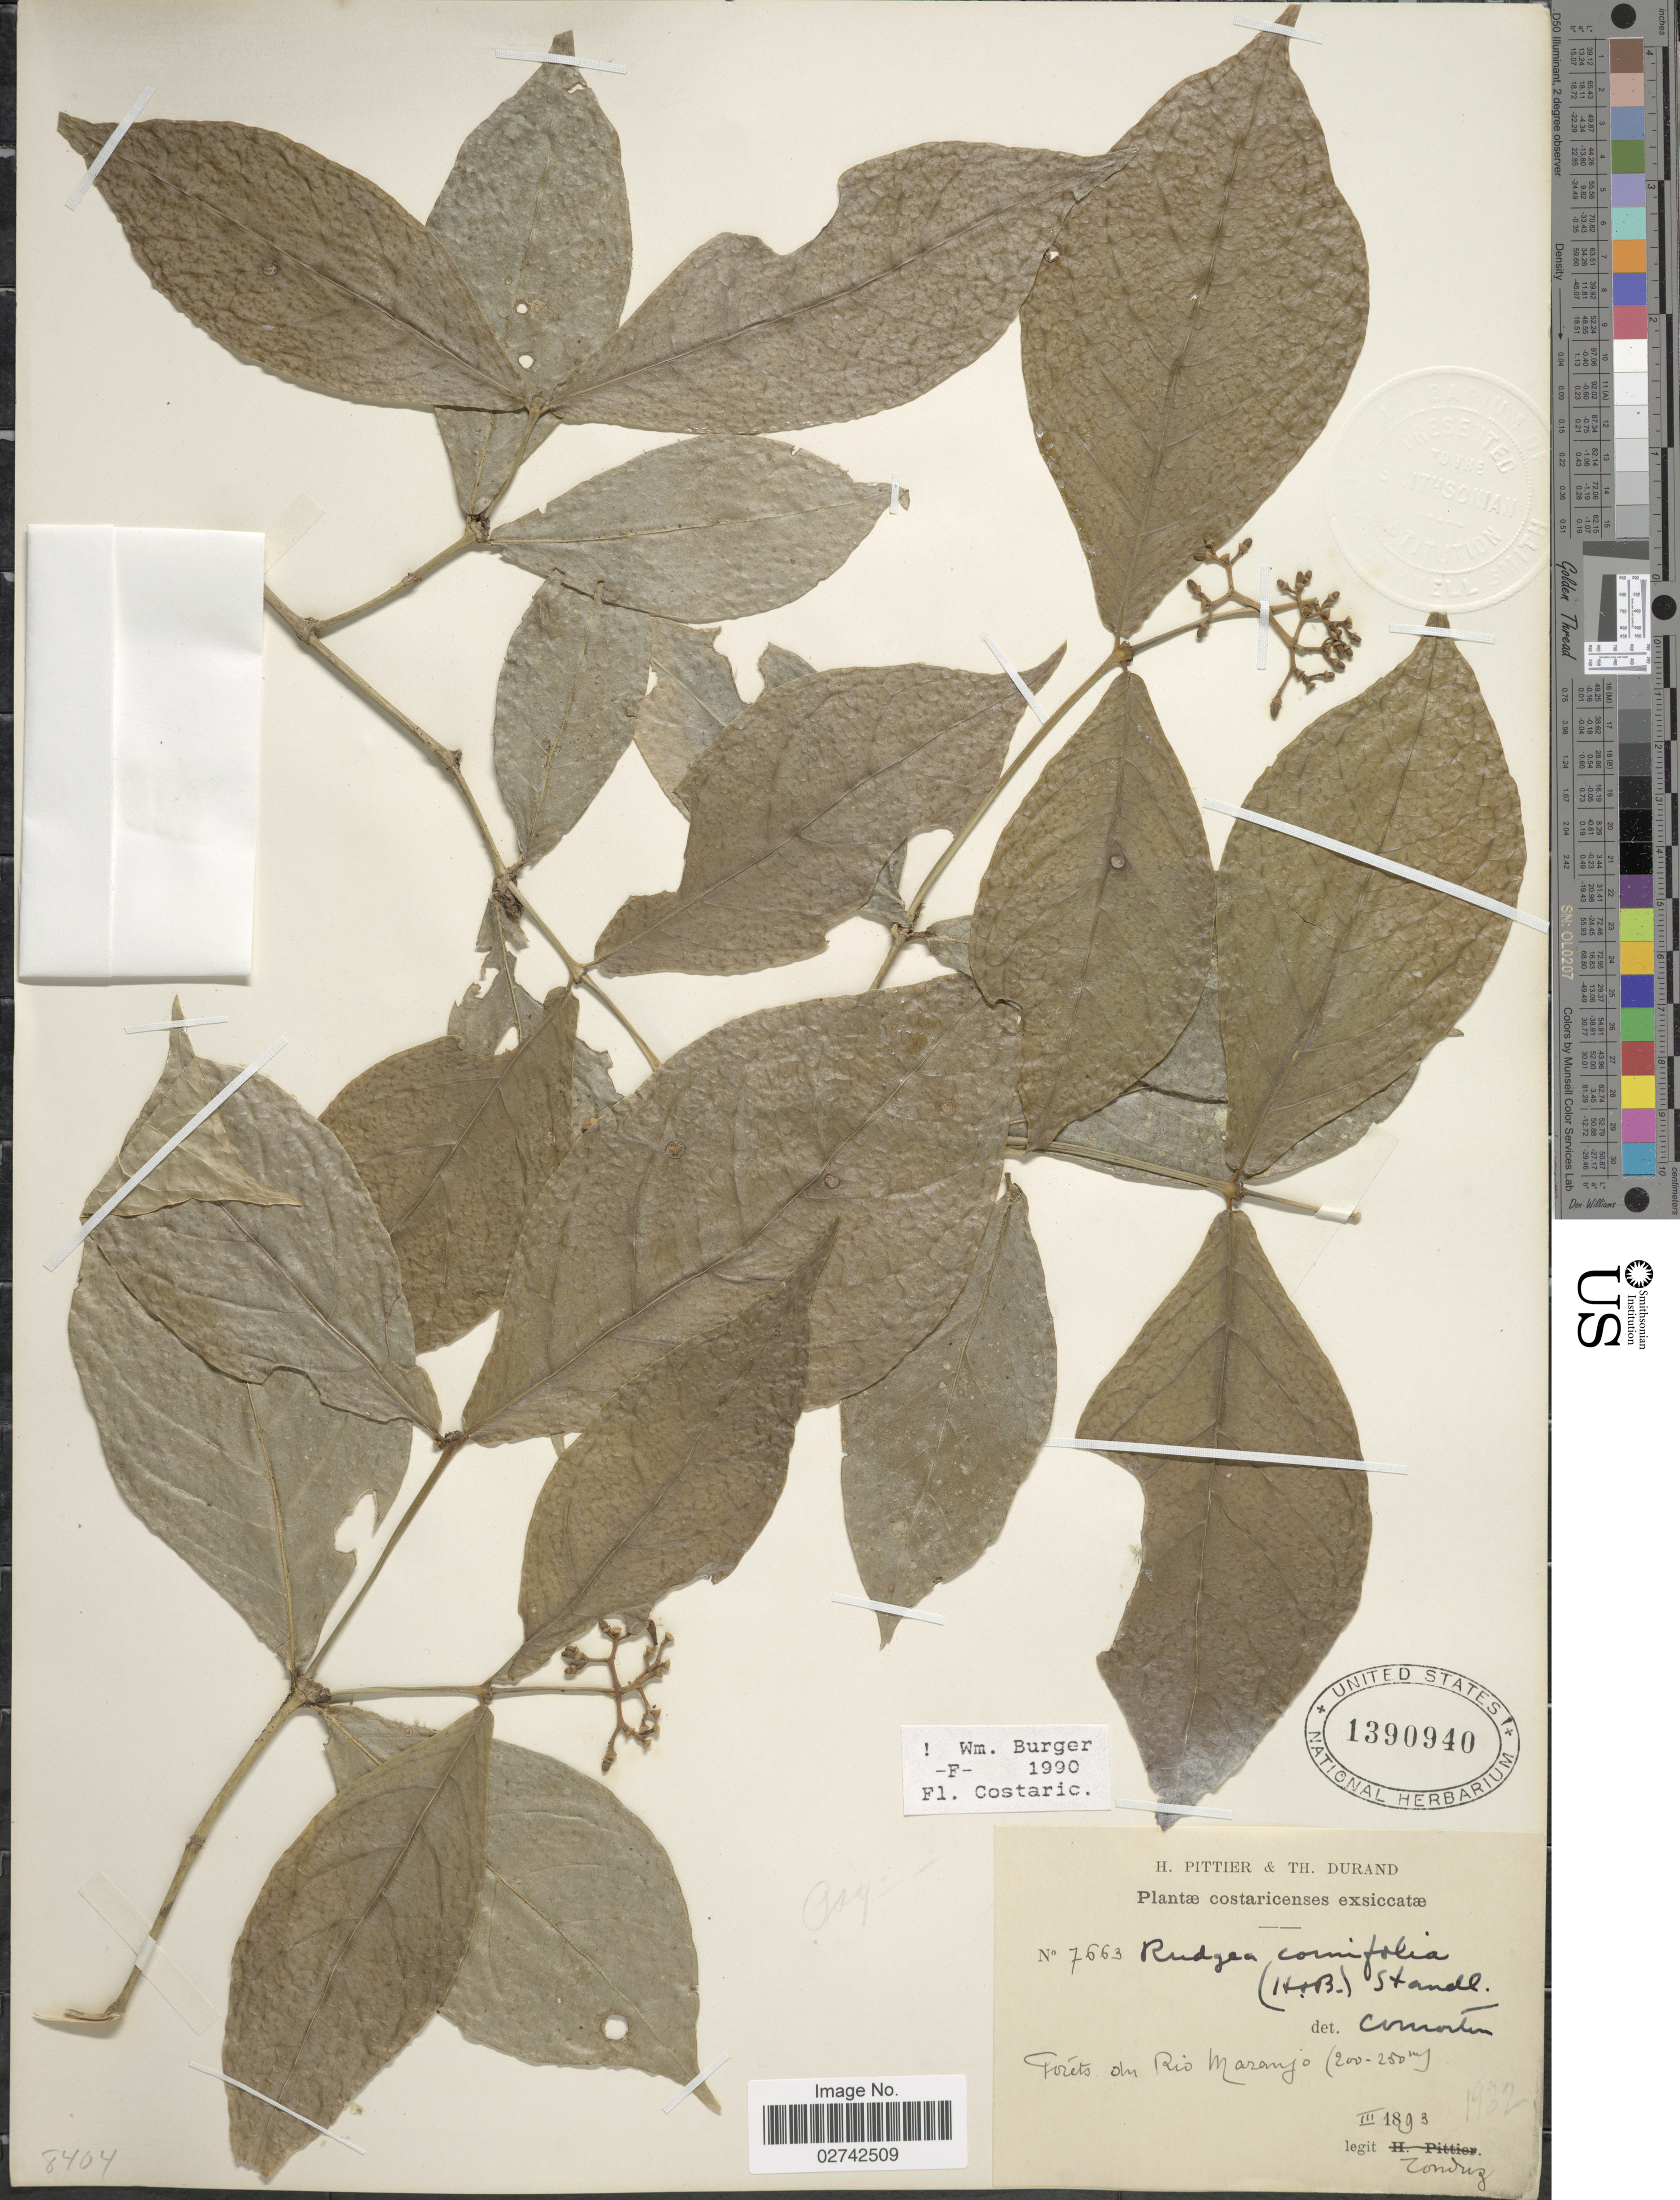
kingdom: Plantae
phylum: Tracheophyta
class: Magnoliopsida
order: Gentianales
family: Rubiaceae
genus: Rudgea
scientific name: Rudgea cornifolia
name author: (Kunth) Standl.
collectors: A. Tonduz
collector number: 7663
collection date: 1893-03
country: Costa Rica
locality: Forets du Rio Naranjo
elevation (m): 200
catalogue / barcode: US 1390940